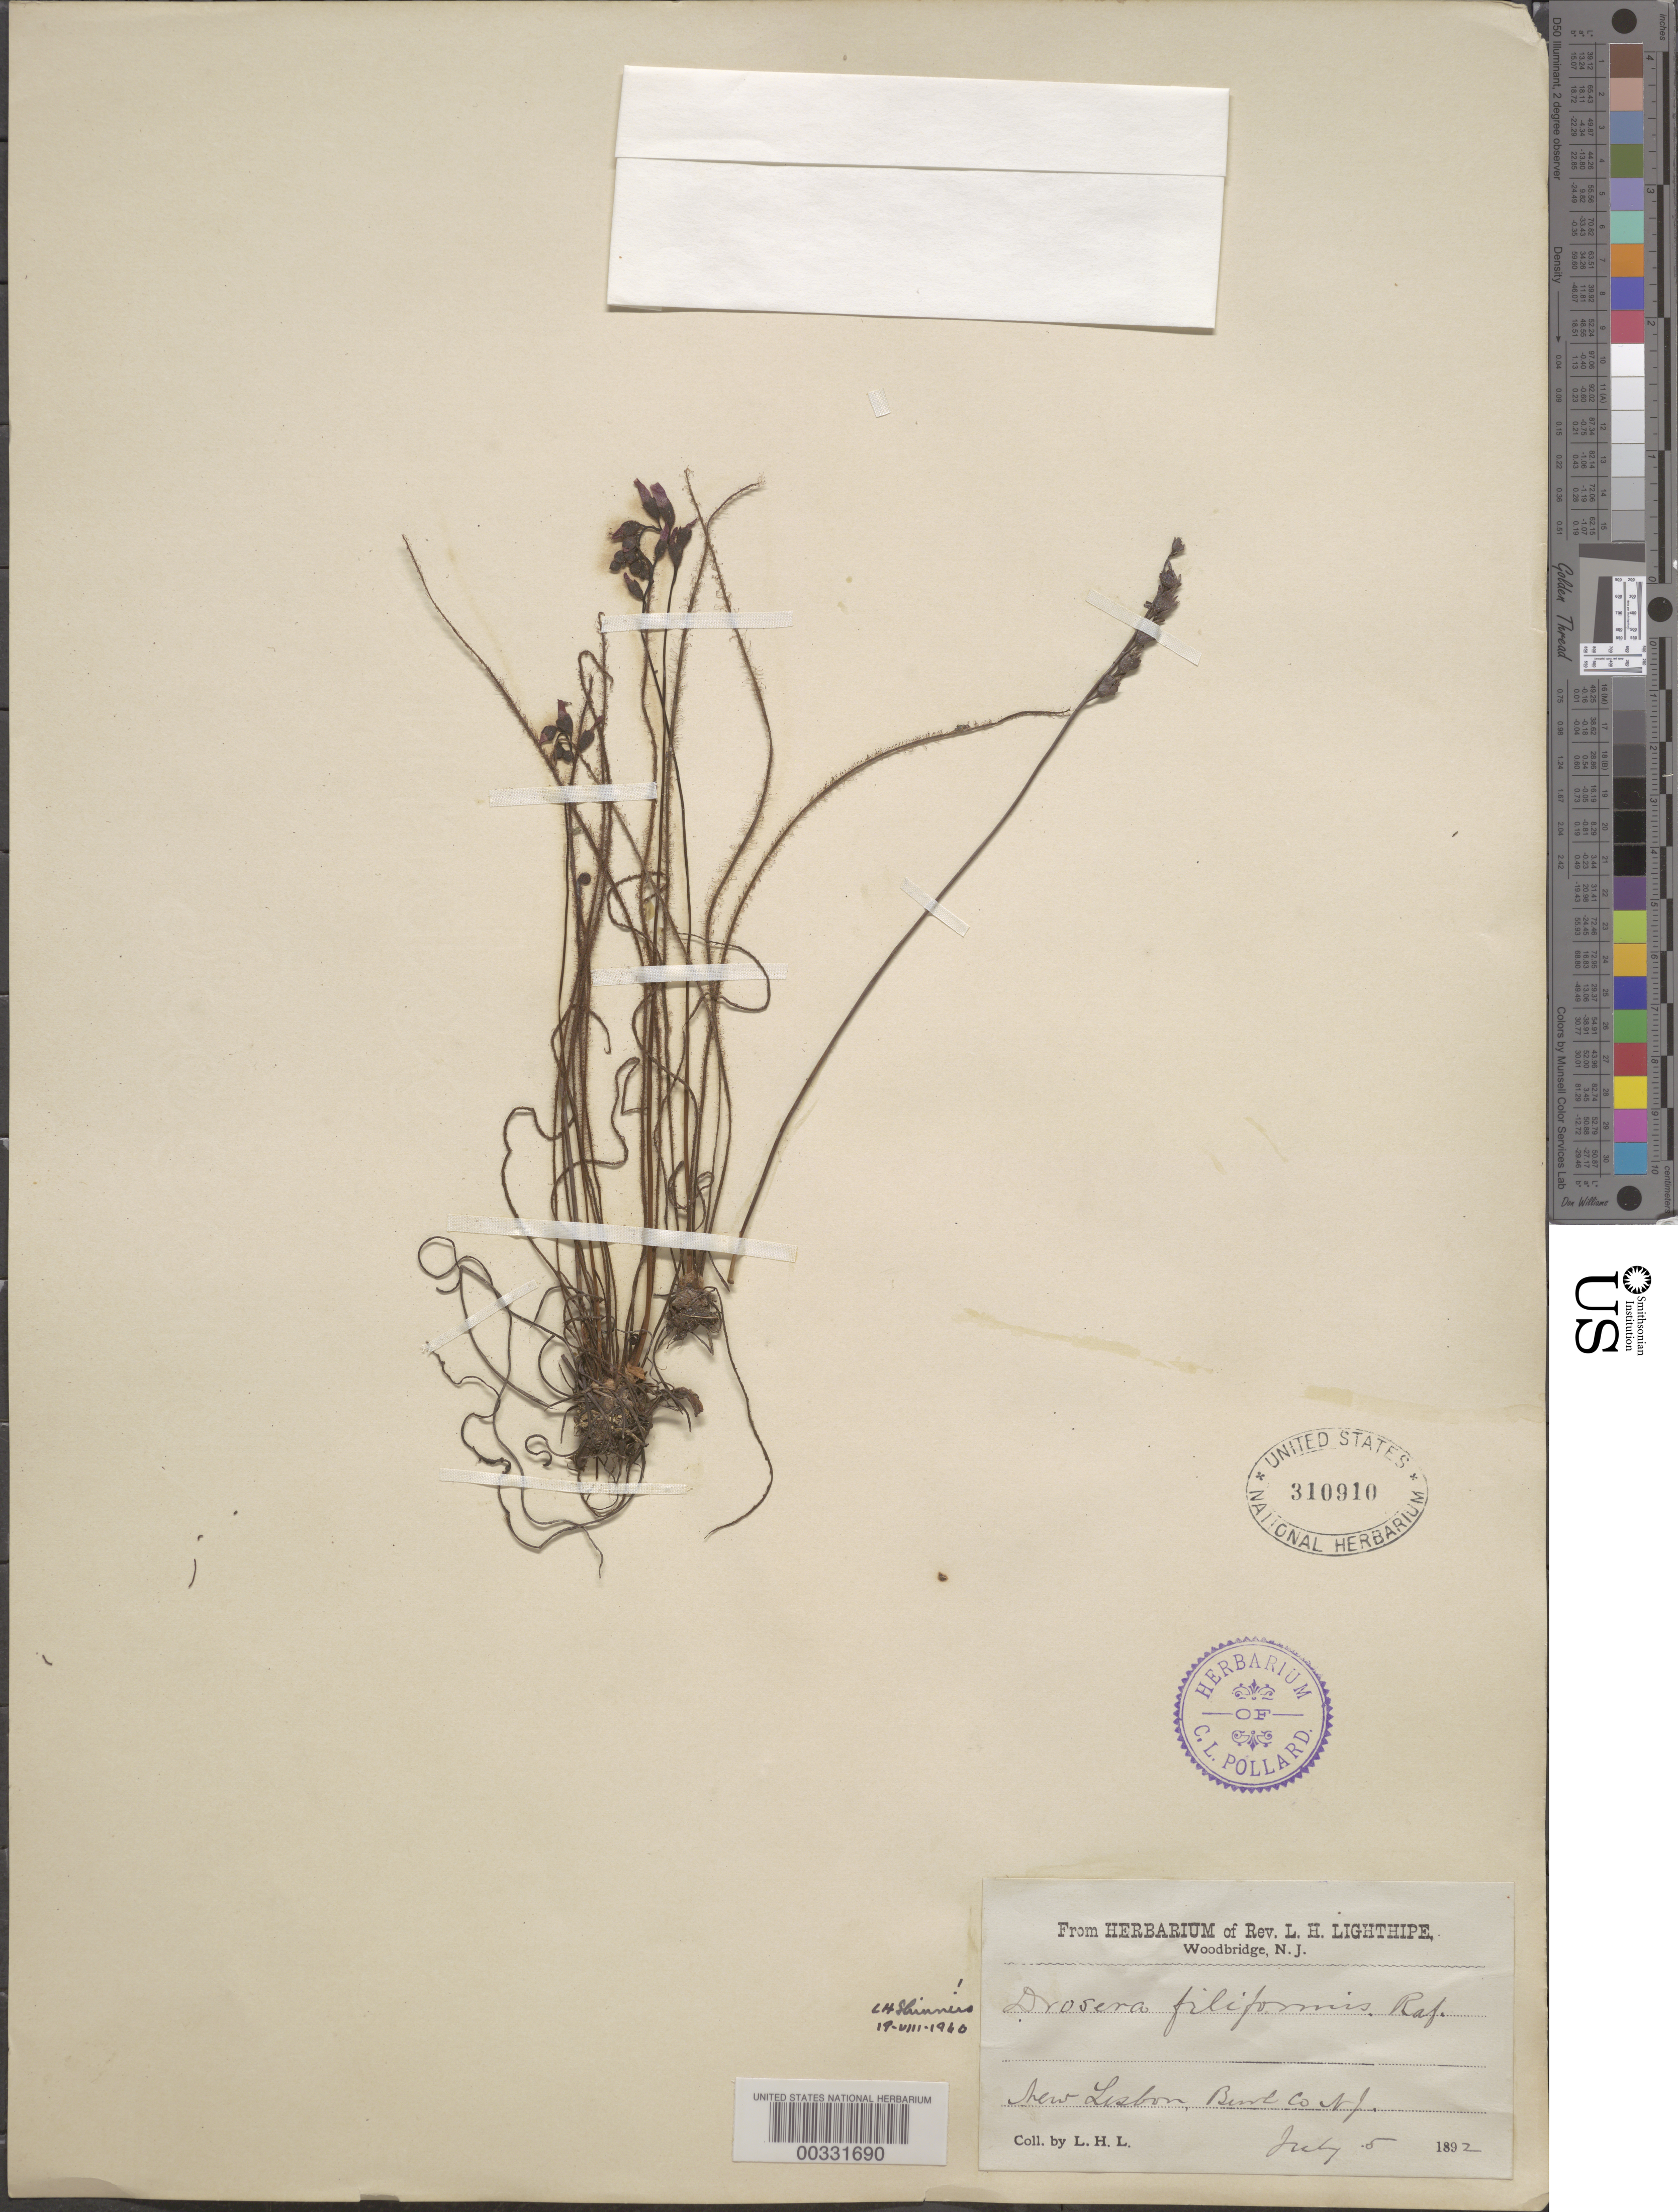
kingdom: Plantae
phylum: Tracheophyta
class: Magnoliopsida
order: Caryophyllales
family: Droseraceae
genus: Drosera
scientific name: Drosera filiformis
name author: Raf.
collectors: L. H. Lighthipe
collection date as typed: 05 Jul 1892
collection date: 1892-07-05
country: United States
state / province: New Jersey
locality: New lisbon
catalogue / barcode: US 310910